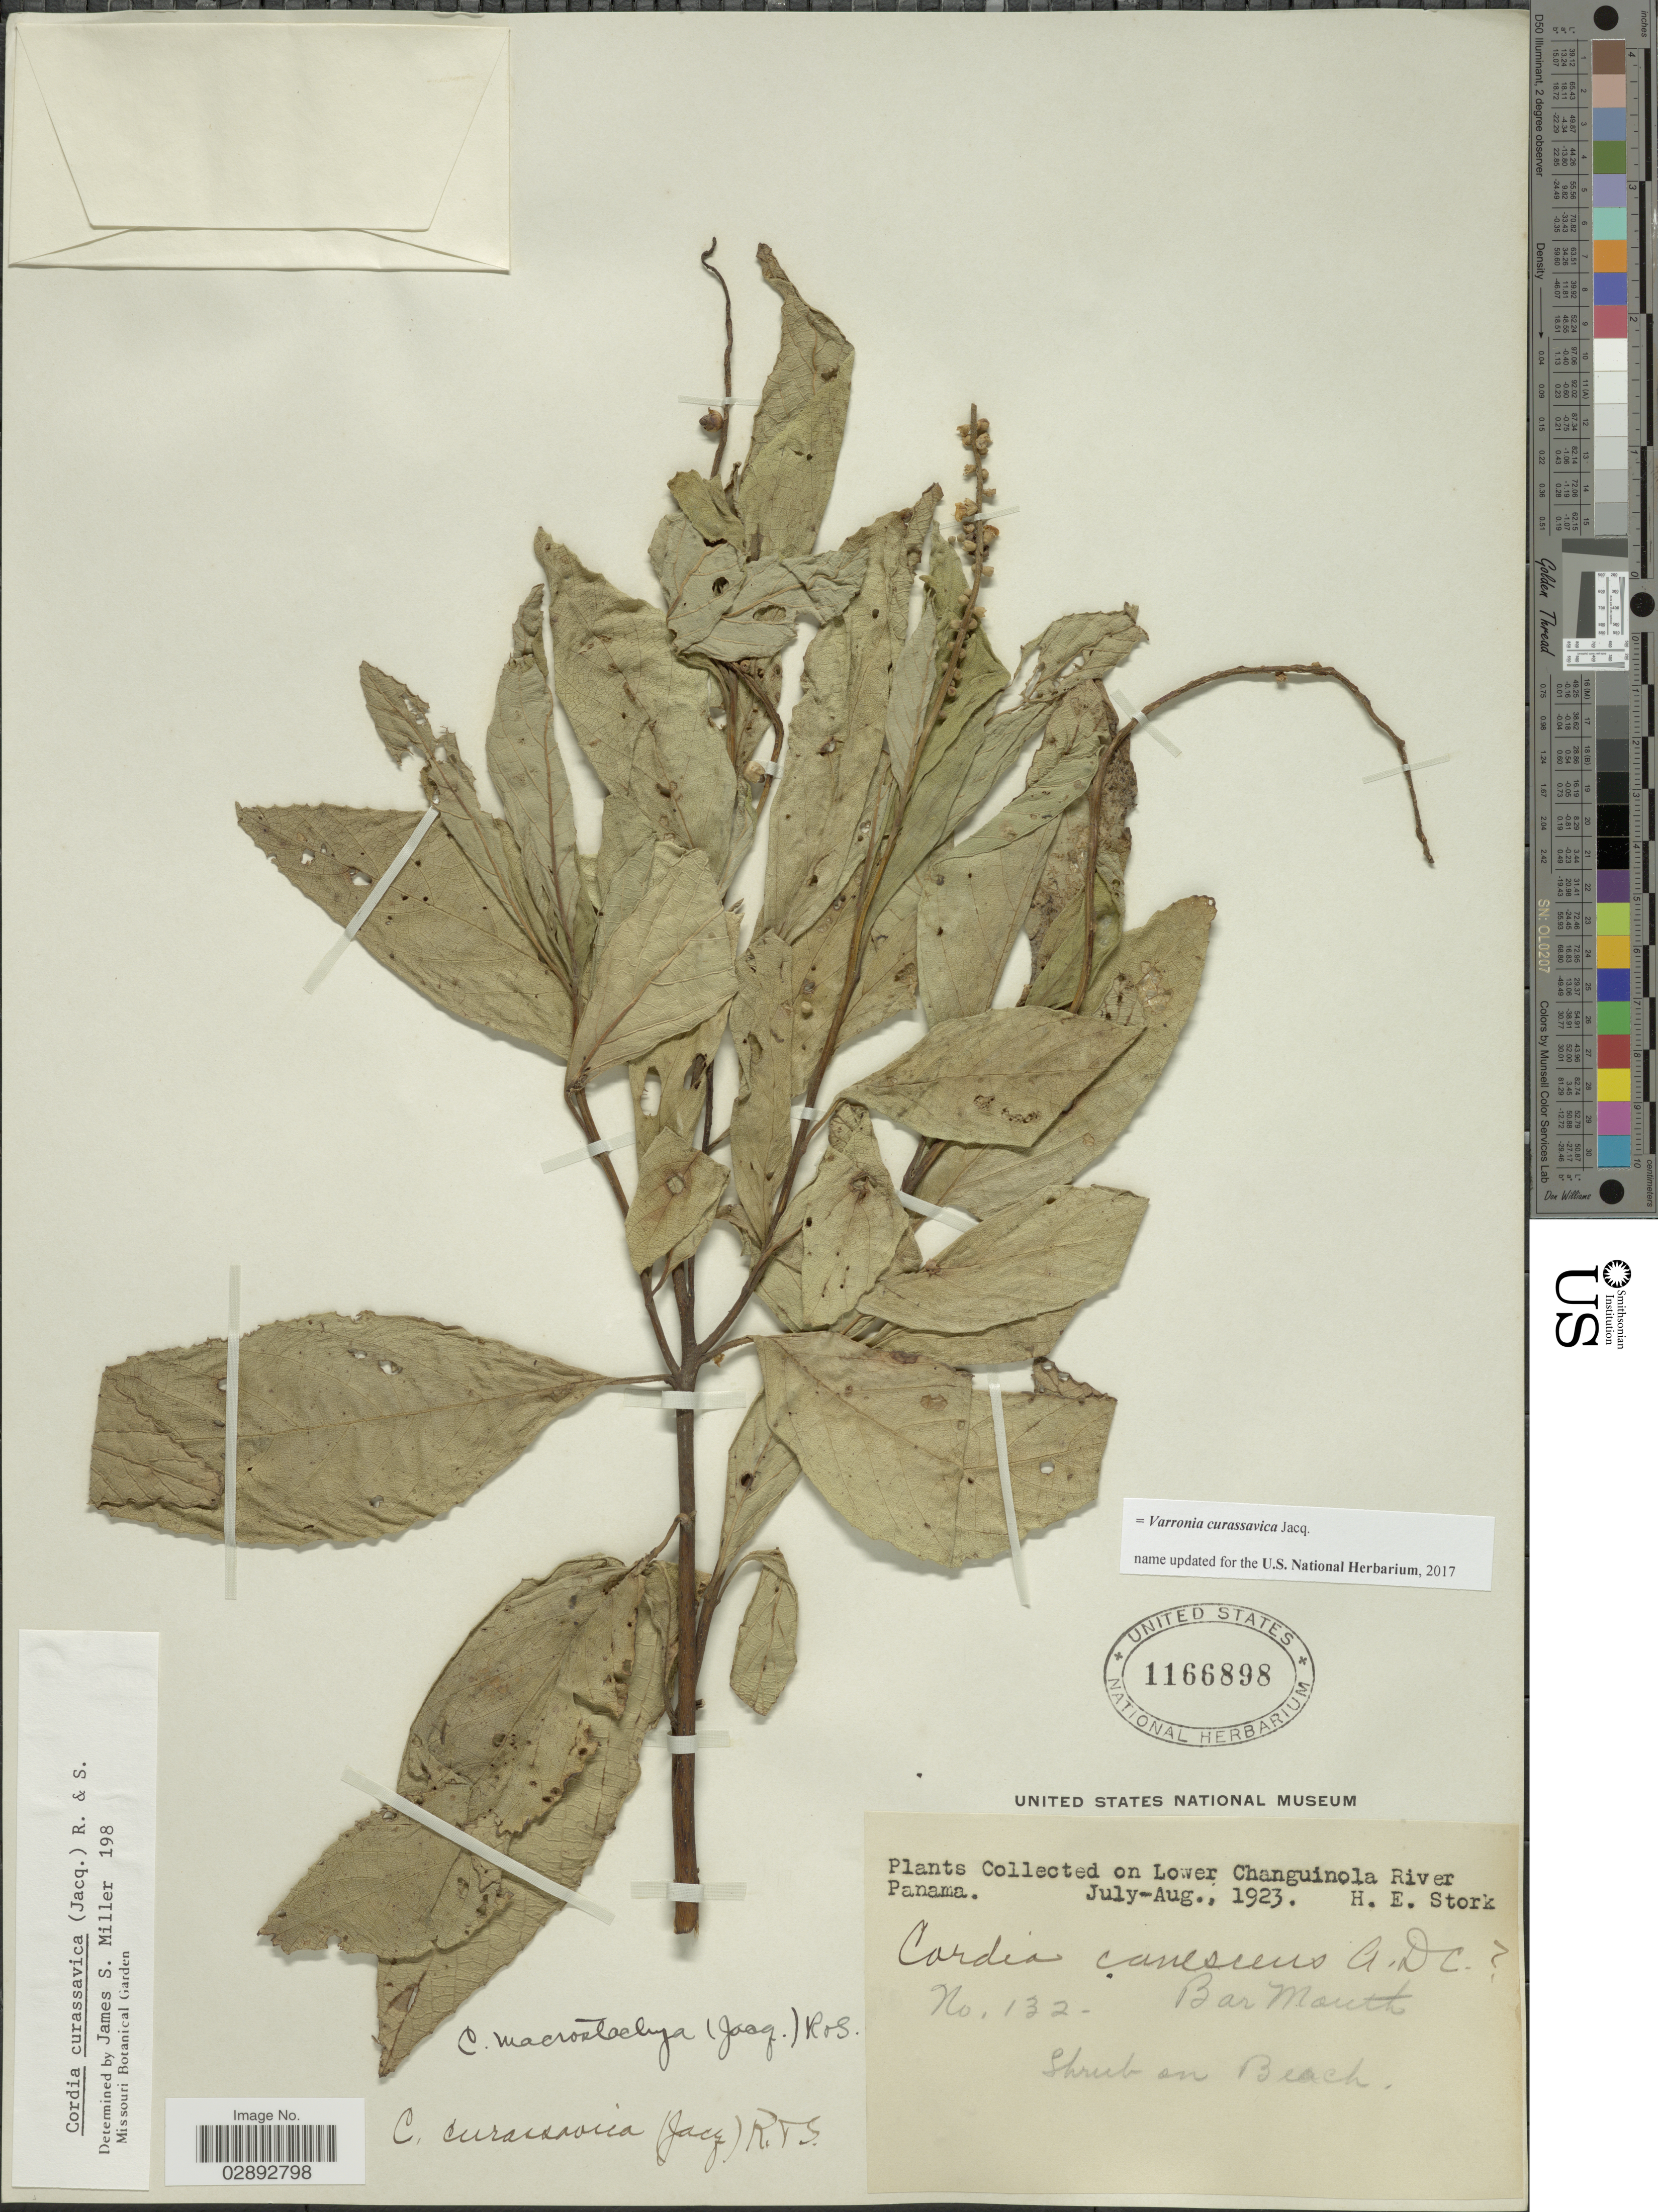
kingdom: Plantae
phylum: Tracheophyta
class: Magnoliopsida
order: Boraginales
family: Cordiaceae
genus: Varronia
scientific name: Varronia curassavica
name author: Jacq.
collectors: H. E. Stork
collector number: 132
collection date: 1923-07/1923-08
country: Panama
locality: On Lower Changuinola River. Bar Mouth.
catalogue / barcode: US 1166898